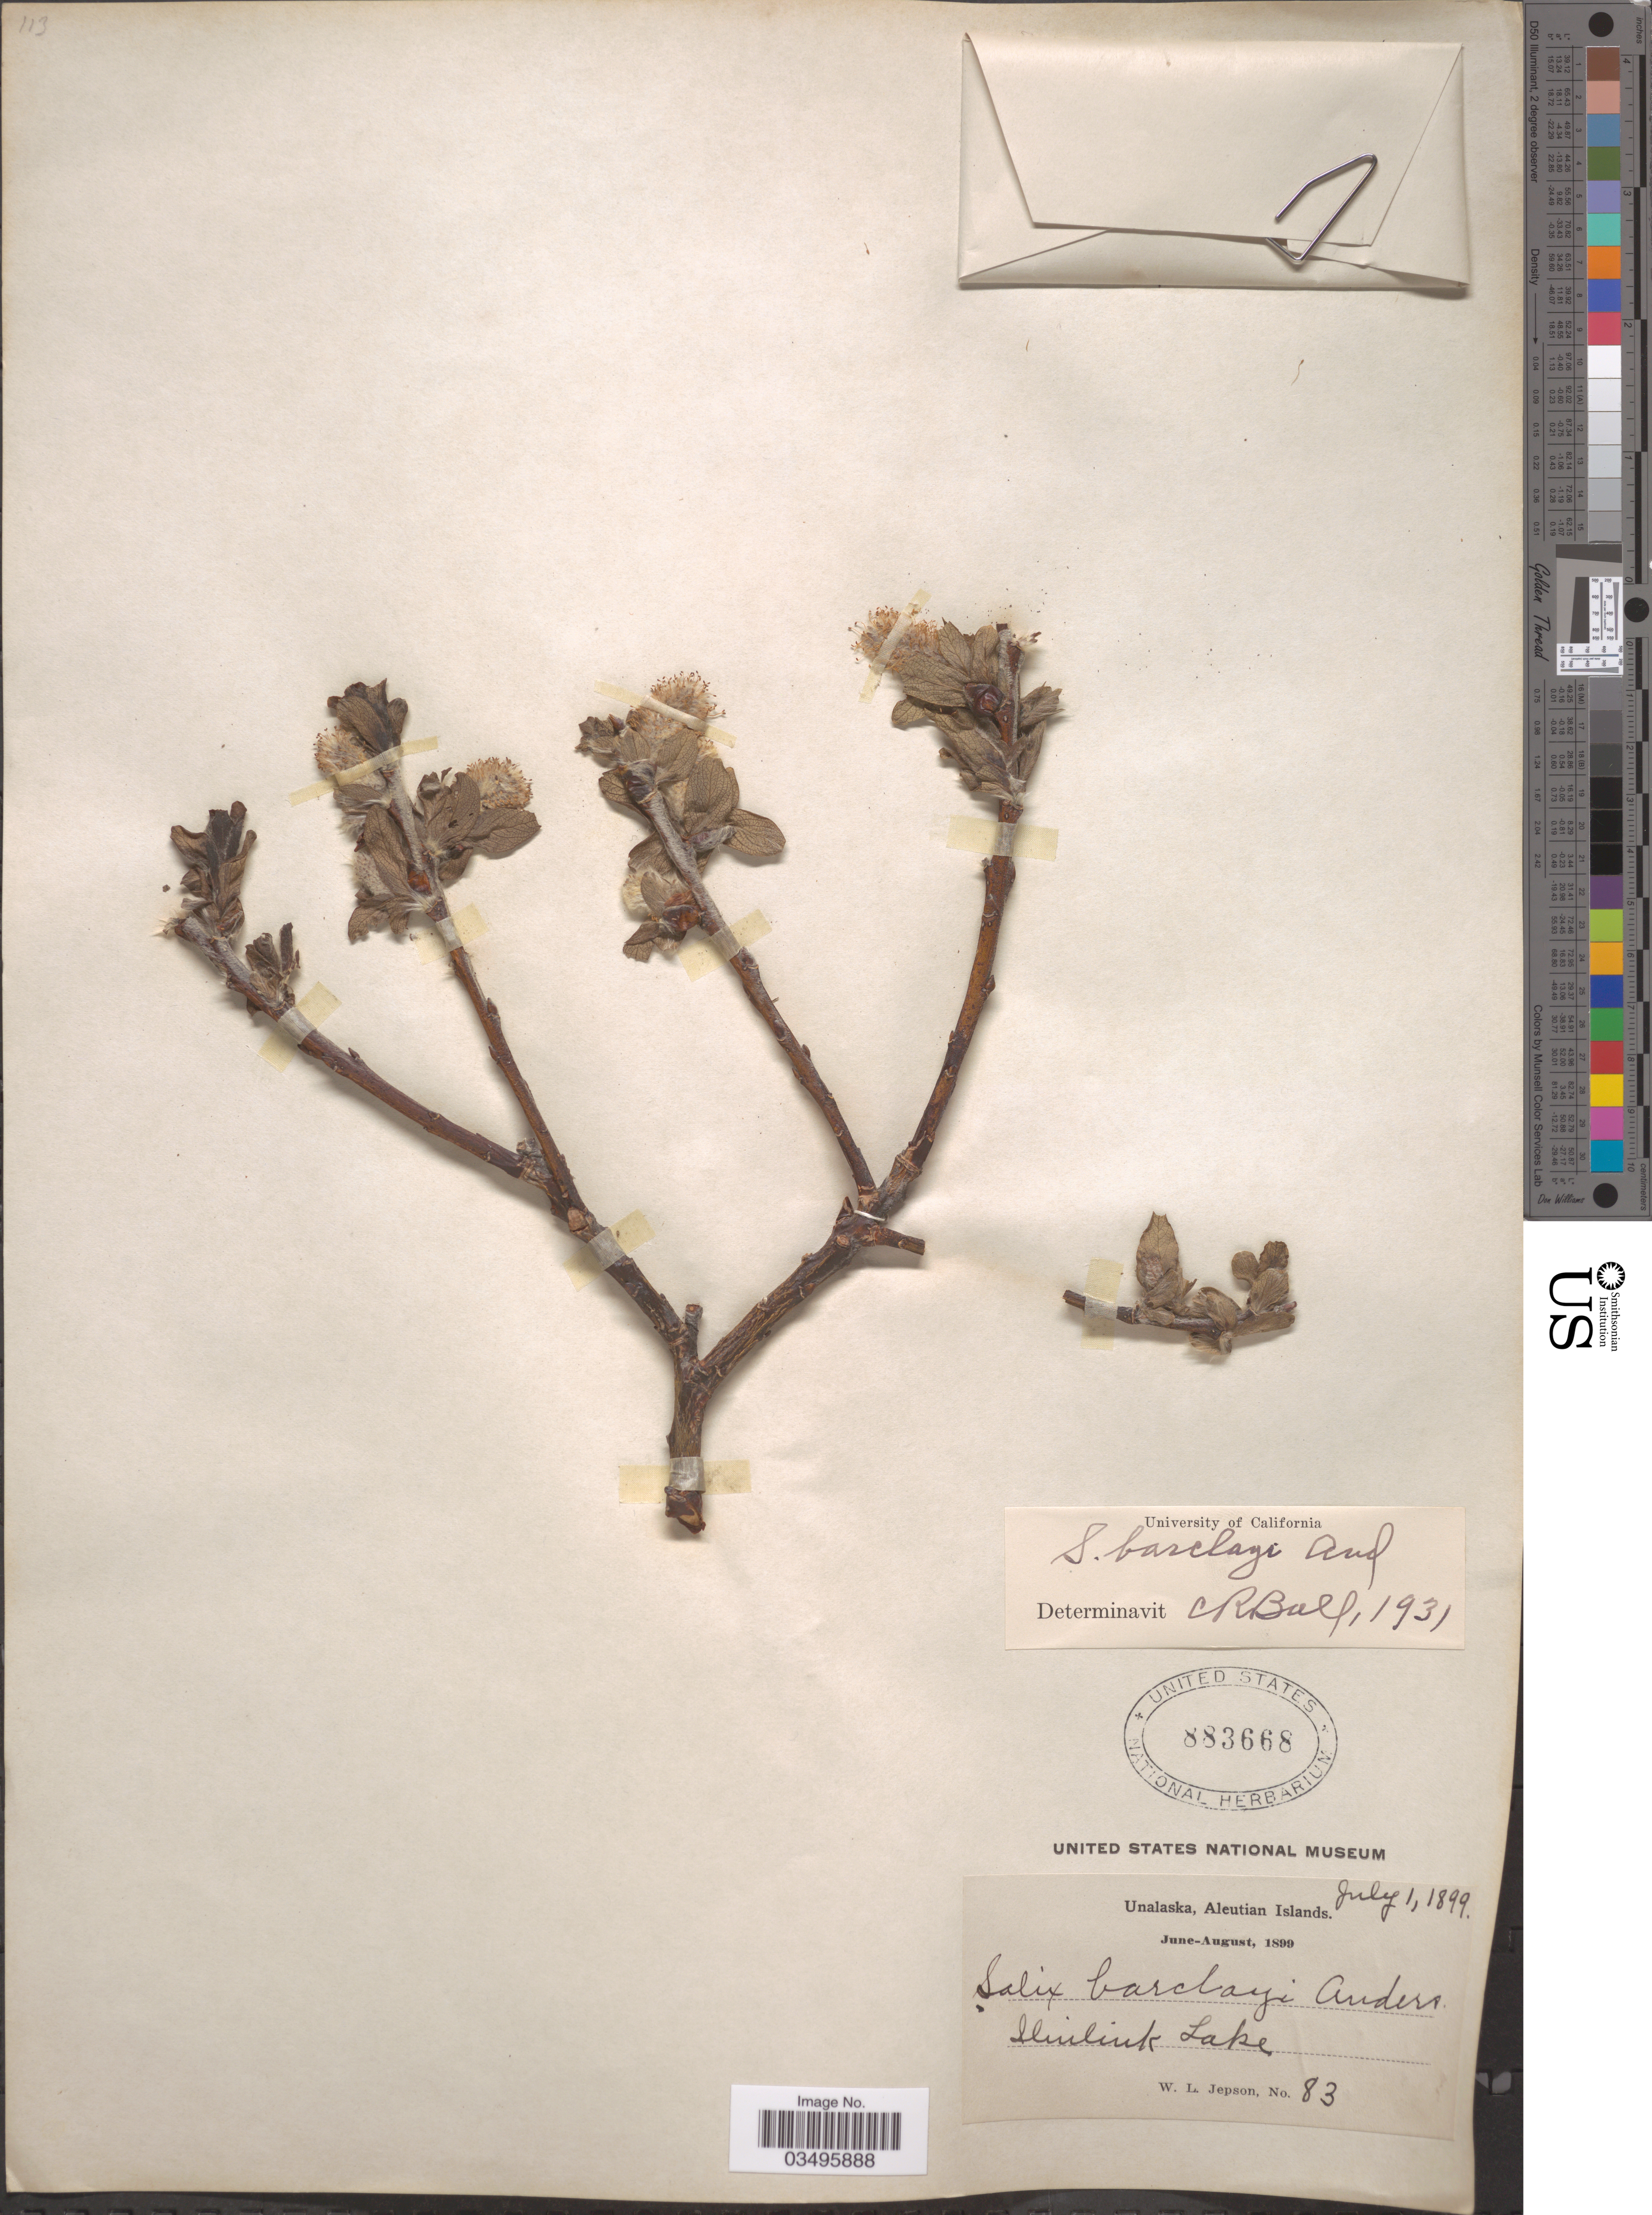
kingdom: Plantae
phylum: Tracheophyta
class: Magnoliopsida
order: Malpighiales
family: Salicaceae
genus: Salix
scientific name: Salix barclayi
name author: Andersson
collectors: W. L. Jepson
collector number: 83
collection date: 1899-07-01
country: United States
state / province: Alaska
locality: Unalaska, Aleutian Islands. Iliuliuk Lake.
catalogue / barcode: US 883668